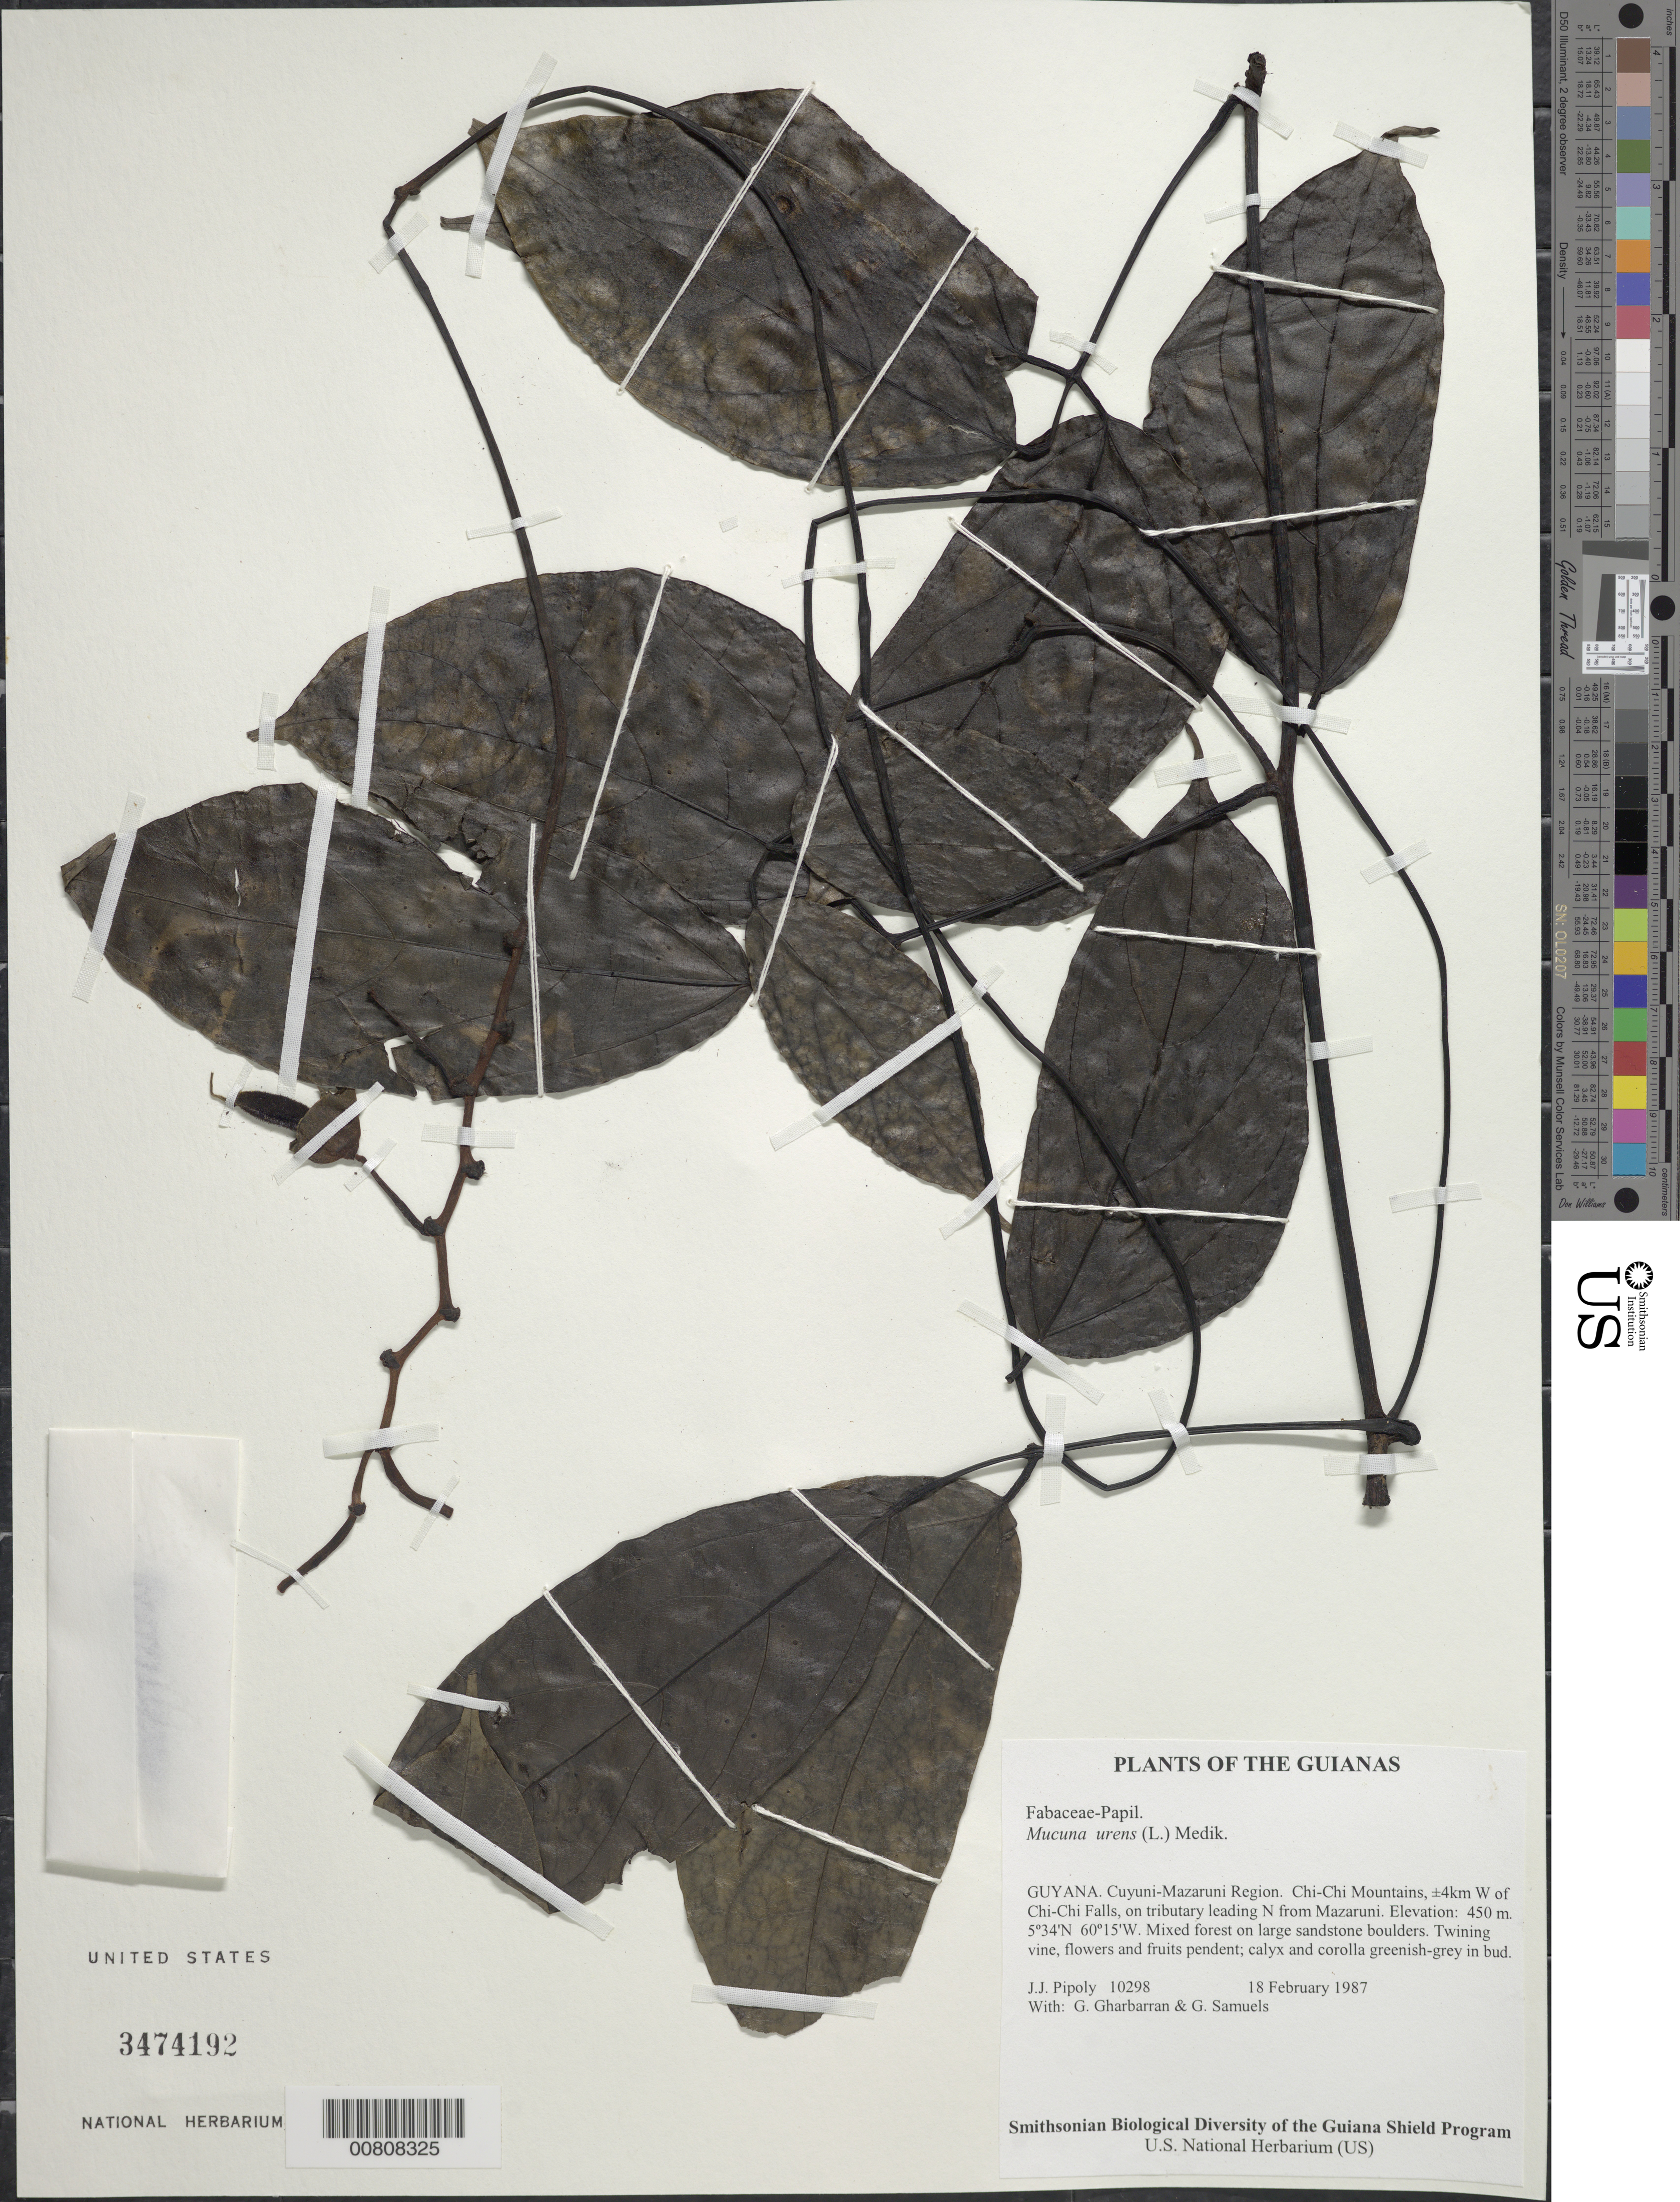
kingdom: Plantae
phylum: Tracheophyta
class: Magnoliopsida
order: Fabales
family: Fabaceae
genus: Mucuna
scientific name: Mucuna urens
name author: (L.) Medik.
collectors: J. J. Pipoly, G. Gharbarran & G. Samuels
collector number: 10298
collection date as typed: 18 February 1987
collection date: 1987-02-18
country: Guyana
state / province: Cuyuni-Mazaruni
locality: Chi-Chi Mountains, ±4km W of Chi-Chi Falls, on tributary leading N from Mazaruni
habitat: Mixed forest on large sandstone boulders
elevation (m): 450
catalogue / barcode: US 3474192